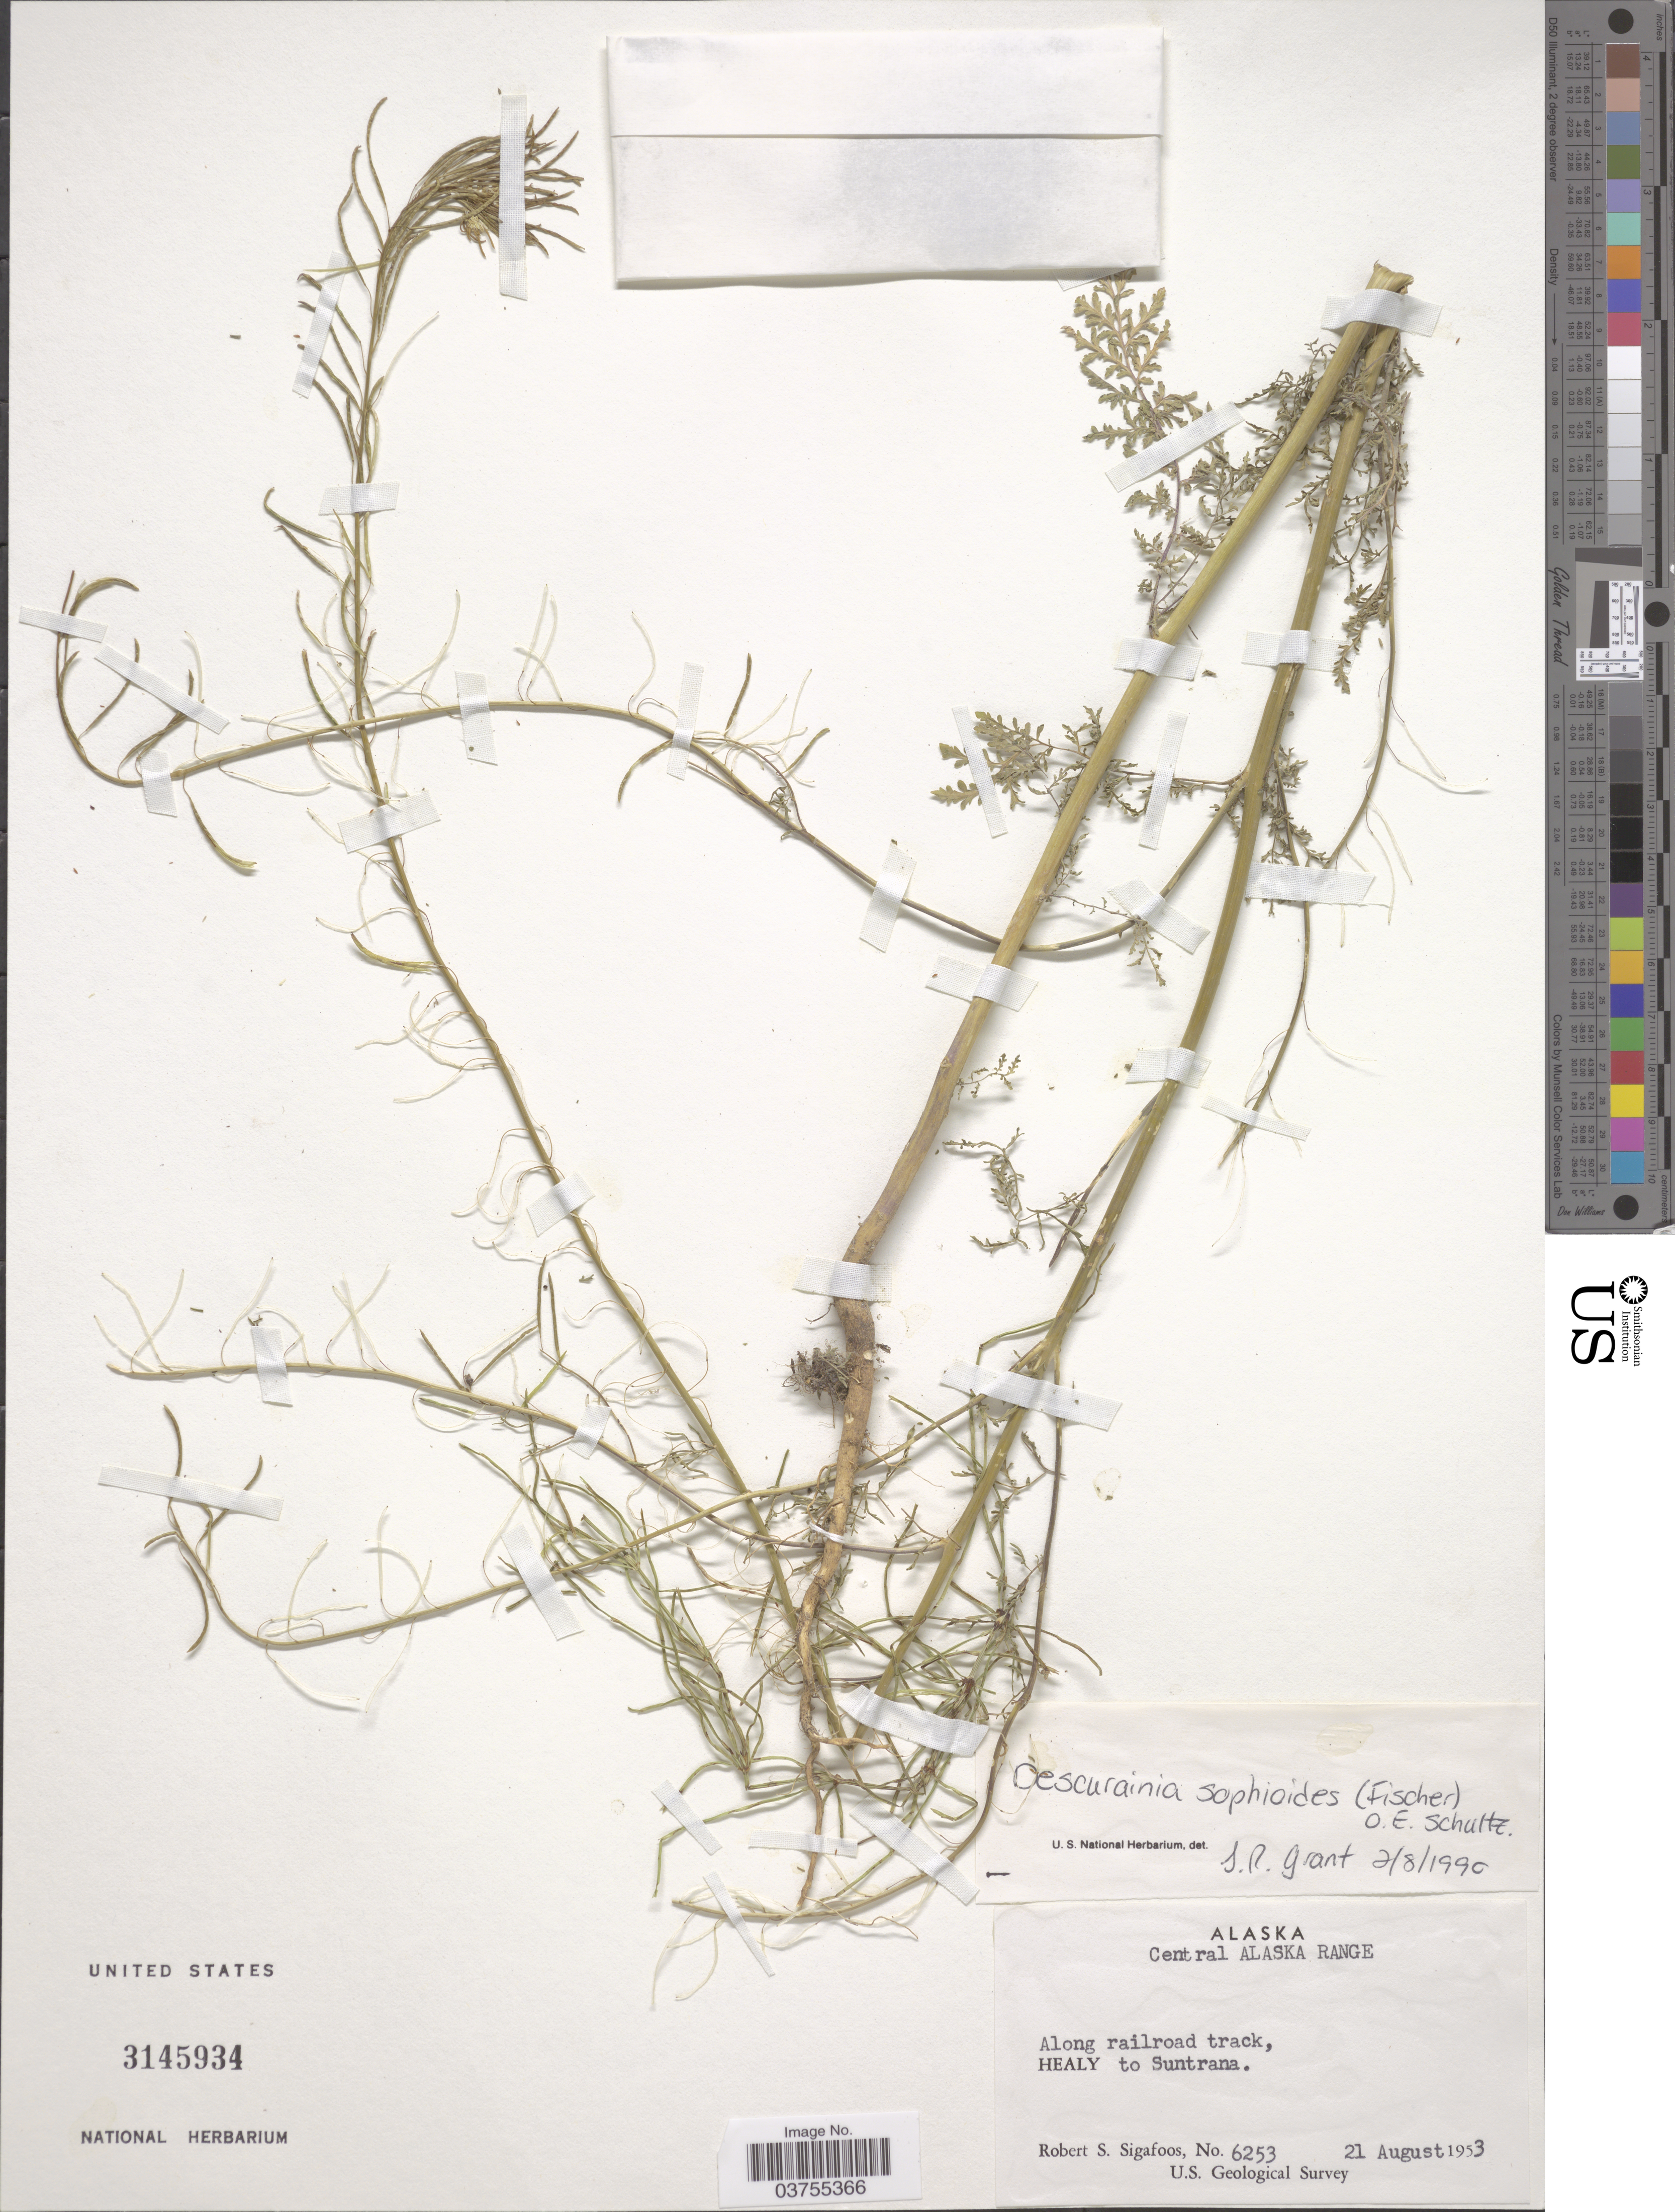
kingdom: Plantae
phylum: Tracheophyta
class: Magnoliopsida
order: Brassicales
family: Brassicaceae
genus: Descurainia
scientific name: Descurainia sophioides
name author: (Fisch.) O.E. Schultz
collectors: R. Sigafoos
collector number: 6253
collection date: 1953-08-21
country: United States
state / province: Alaska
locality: Central Alaska Range. Along railroad track, Healy to Suntrana.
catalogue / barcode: US 3145934